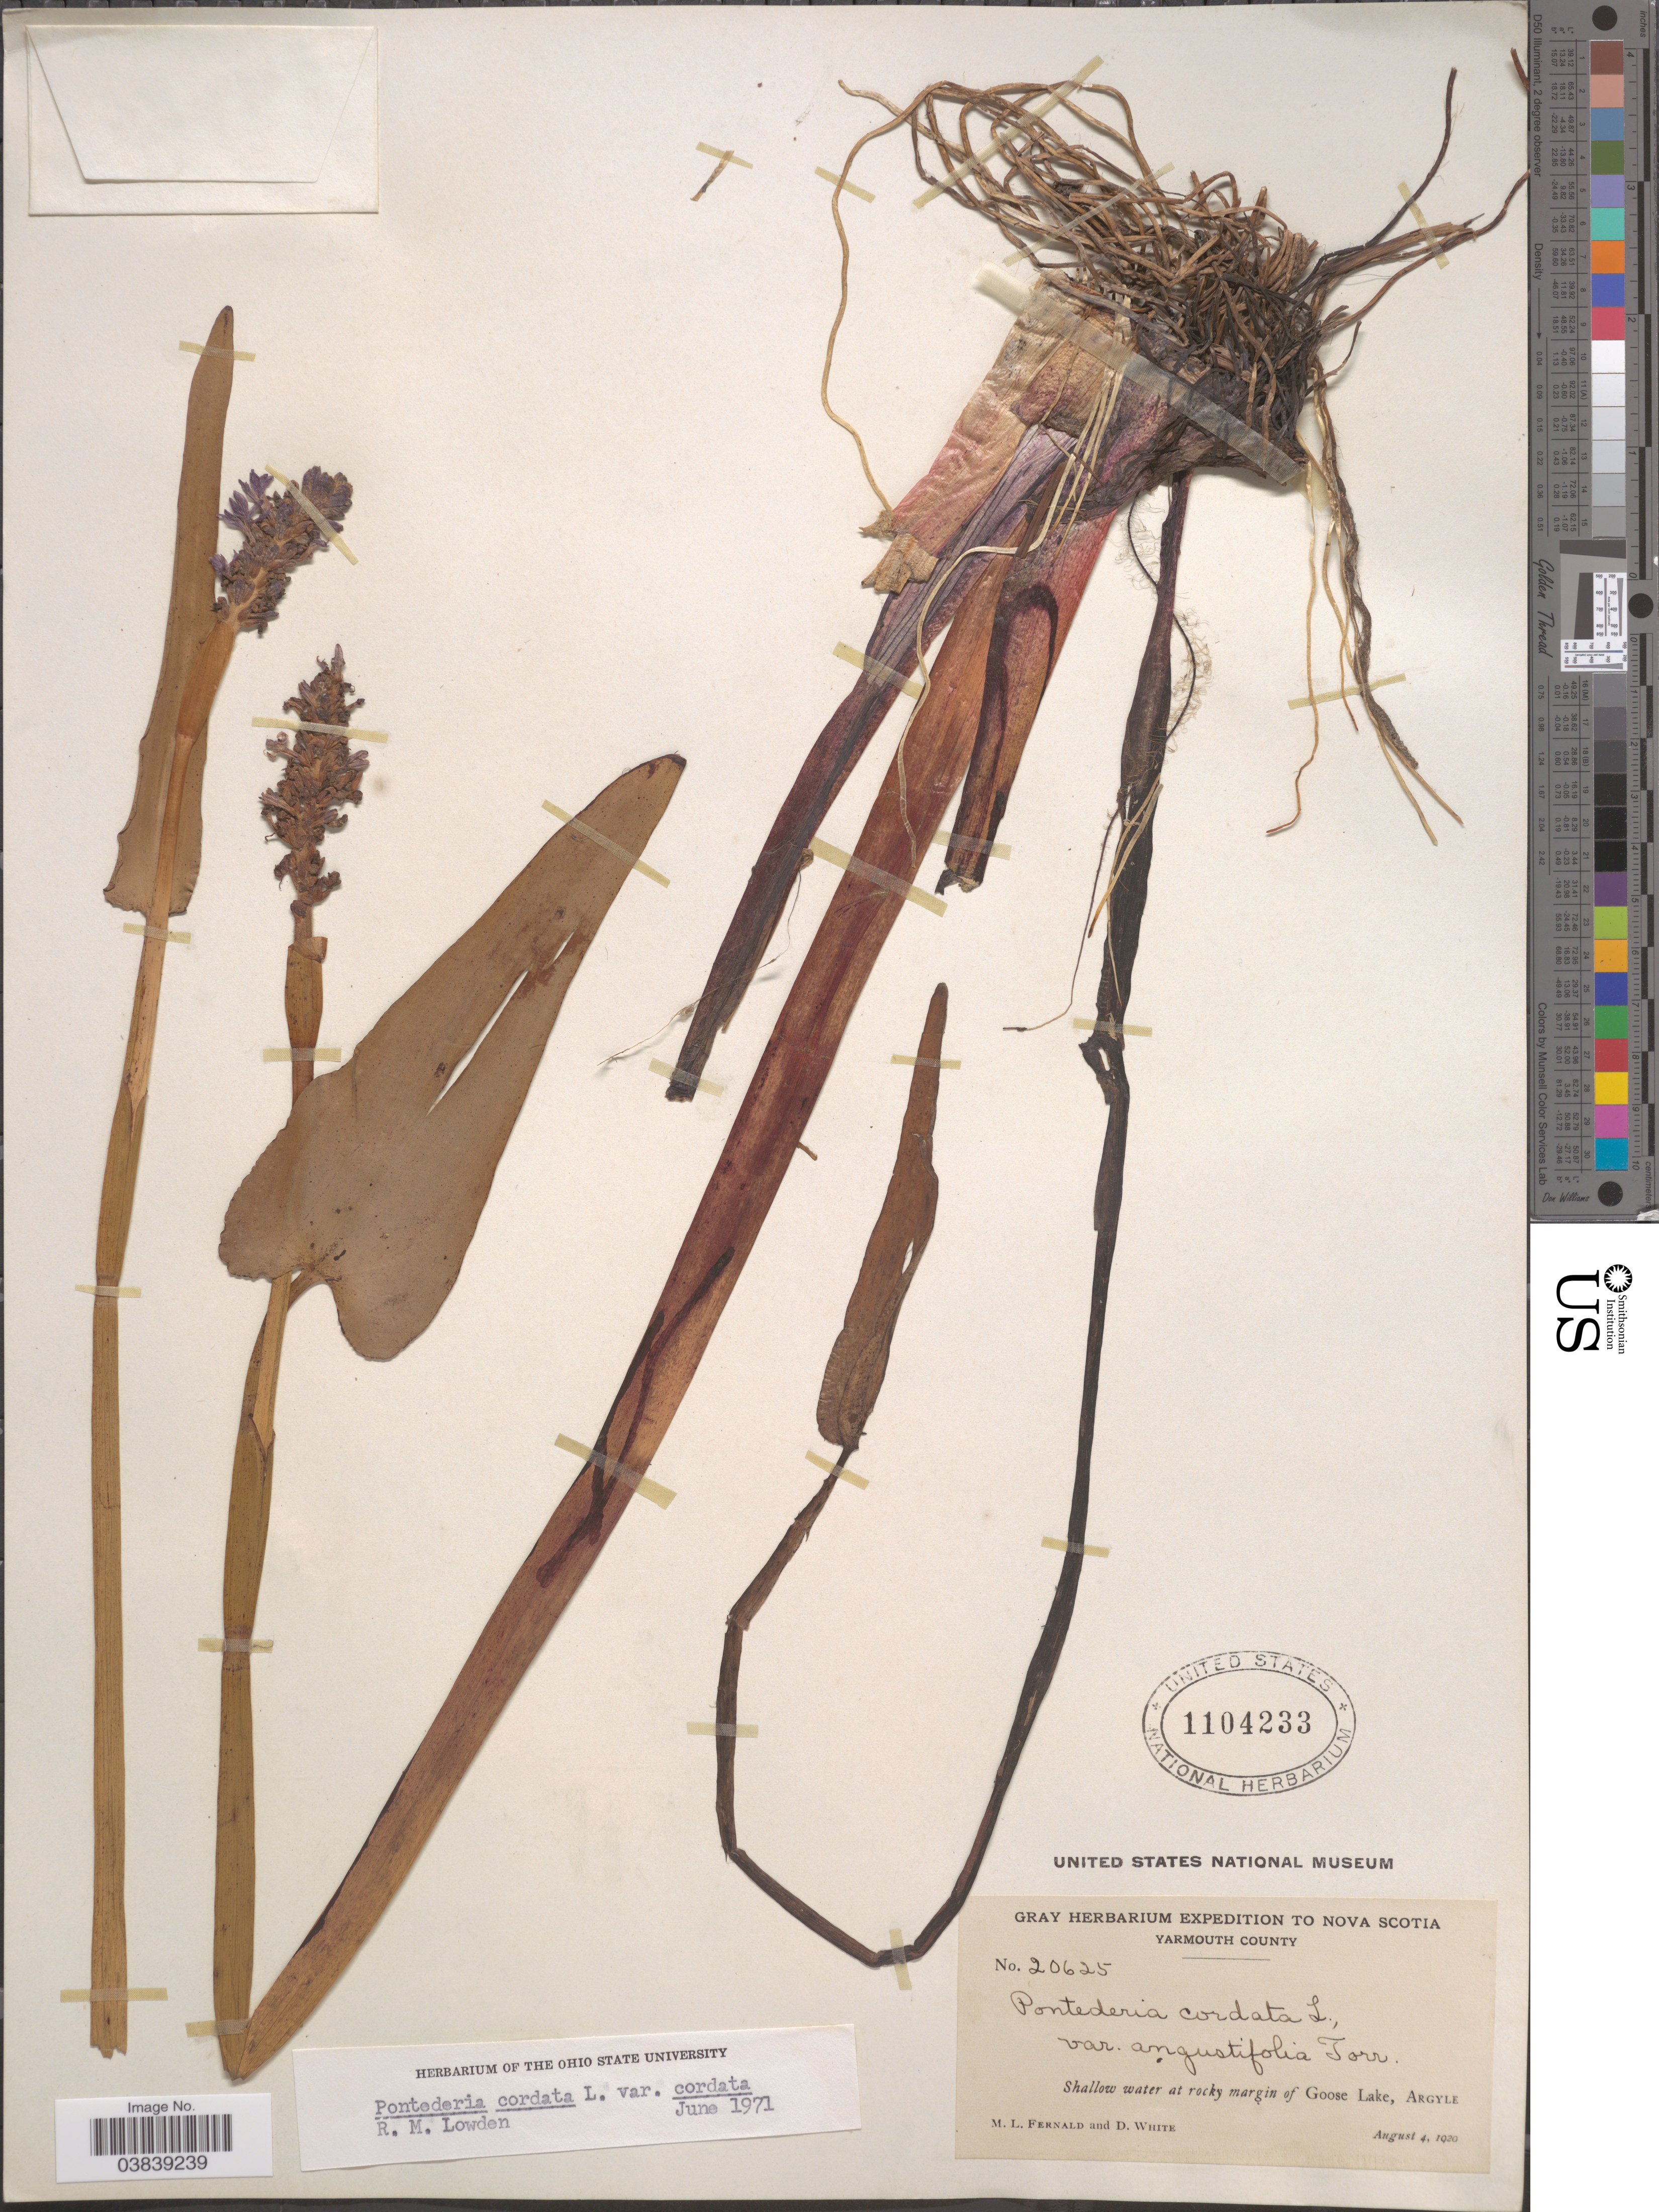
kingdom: Plantae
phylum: Tracheophyta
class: Liliopsida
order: Commelinales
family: Pontederiaceae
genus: Pontederia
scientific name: Pontederia cordata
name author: L.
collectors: M. L. Fernald & D. White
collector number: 20625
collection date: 1920-08-04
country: Canada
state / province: Nova Scotia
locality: Yarmouth County. Shallow water at rocky margin of Goose Lake, Argyle.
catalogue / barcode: US 1104233